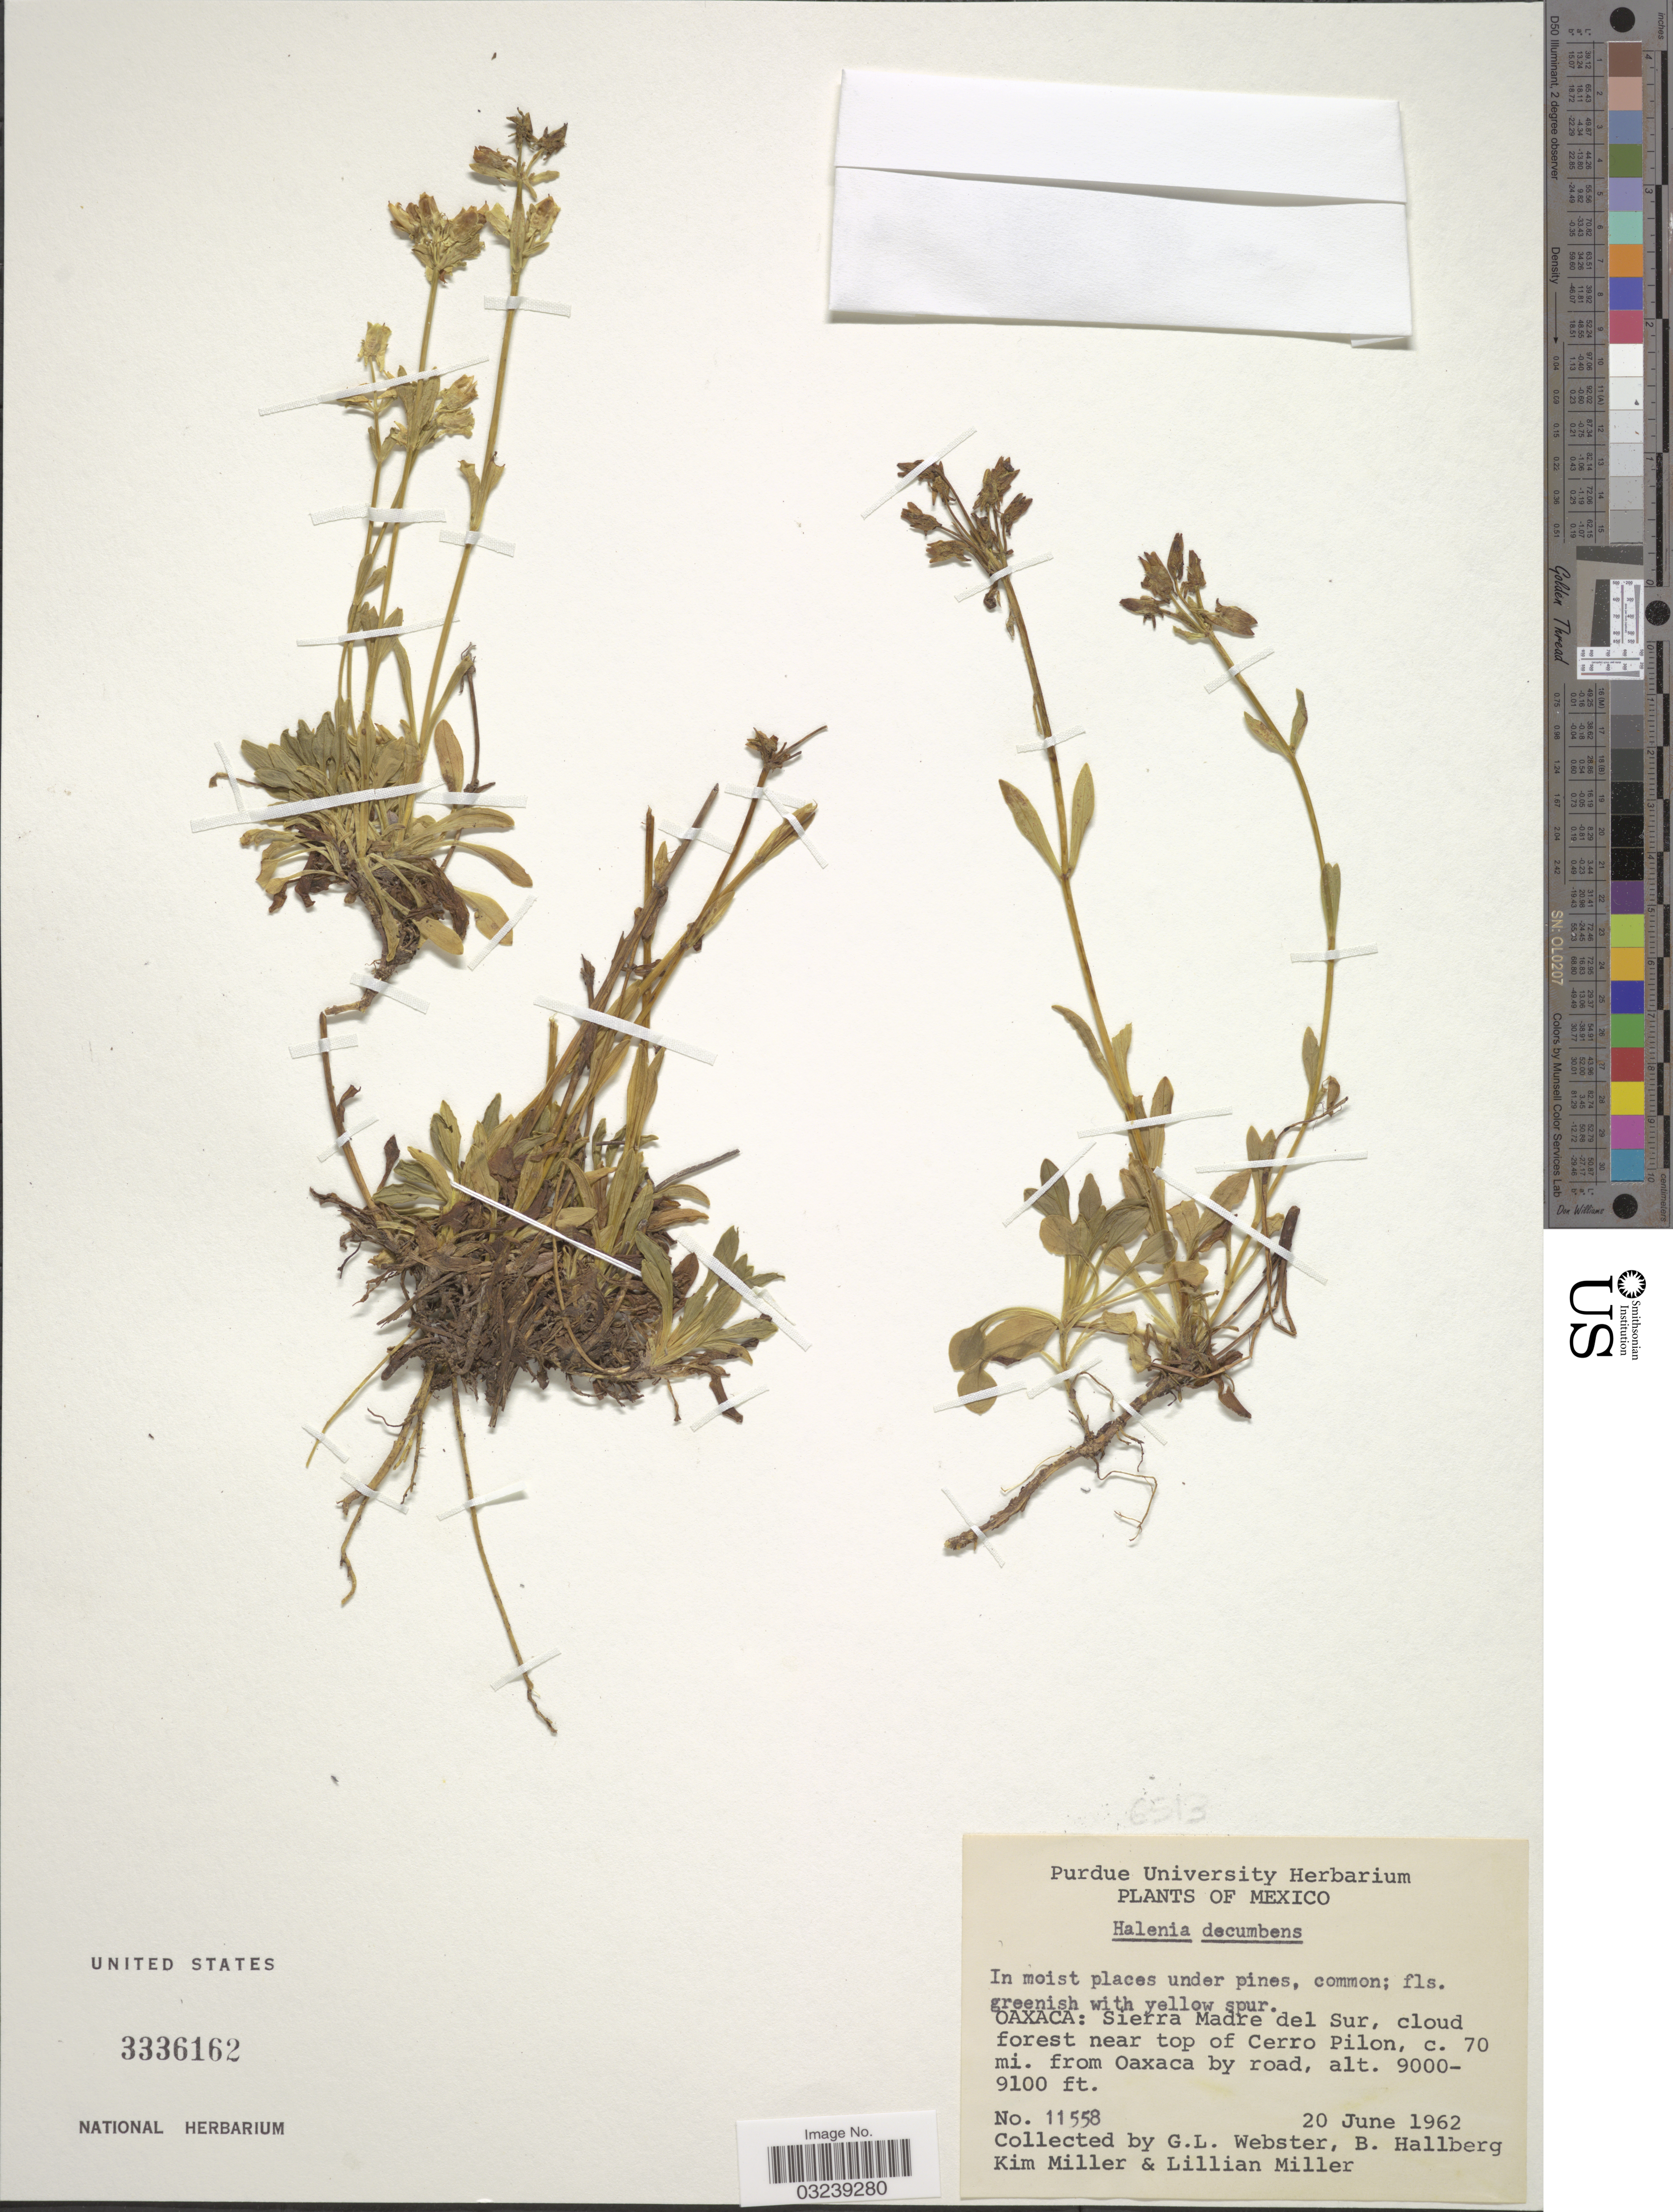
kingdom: Plantae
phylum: Tracheophyta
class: Magnoliopsida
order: Gentianales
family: Gentianaceae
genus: Halenia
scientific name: Halenia decumbens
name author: Benth.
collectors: G. L. Webster, B. Hallberg, K. Miller & L. Miller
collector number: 11558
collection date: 1962-06-20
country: Mexico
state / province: Oaxaca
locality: Sierra Madre del Sur, cloud forest near top of Cerro Pilon, c. 70 mi. from Oaxaca by road.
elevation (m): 2743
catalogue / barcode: US 3336162